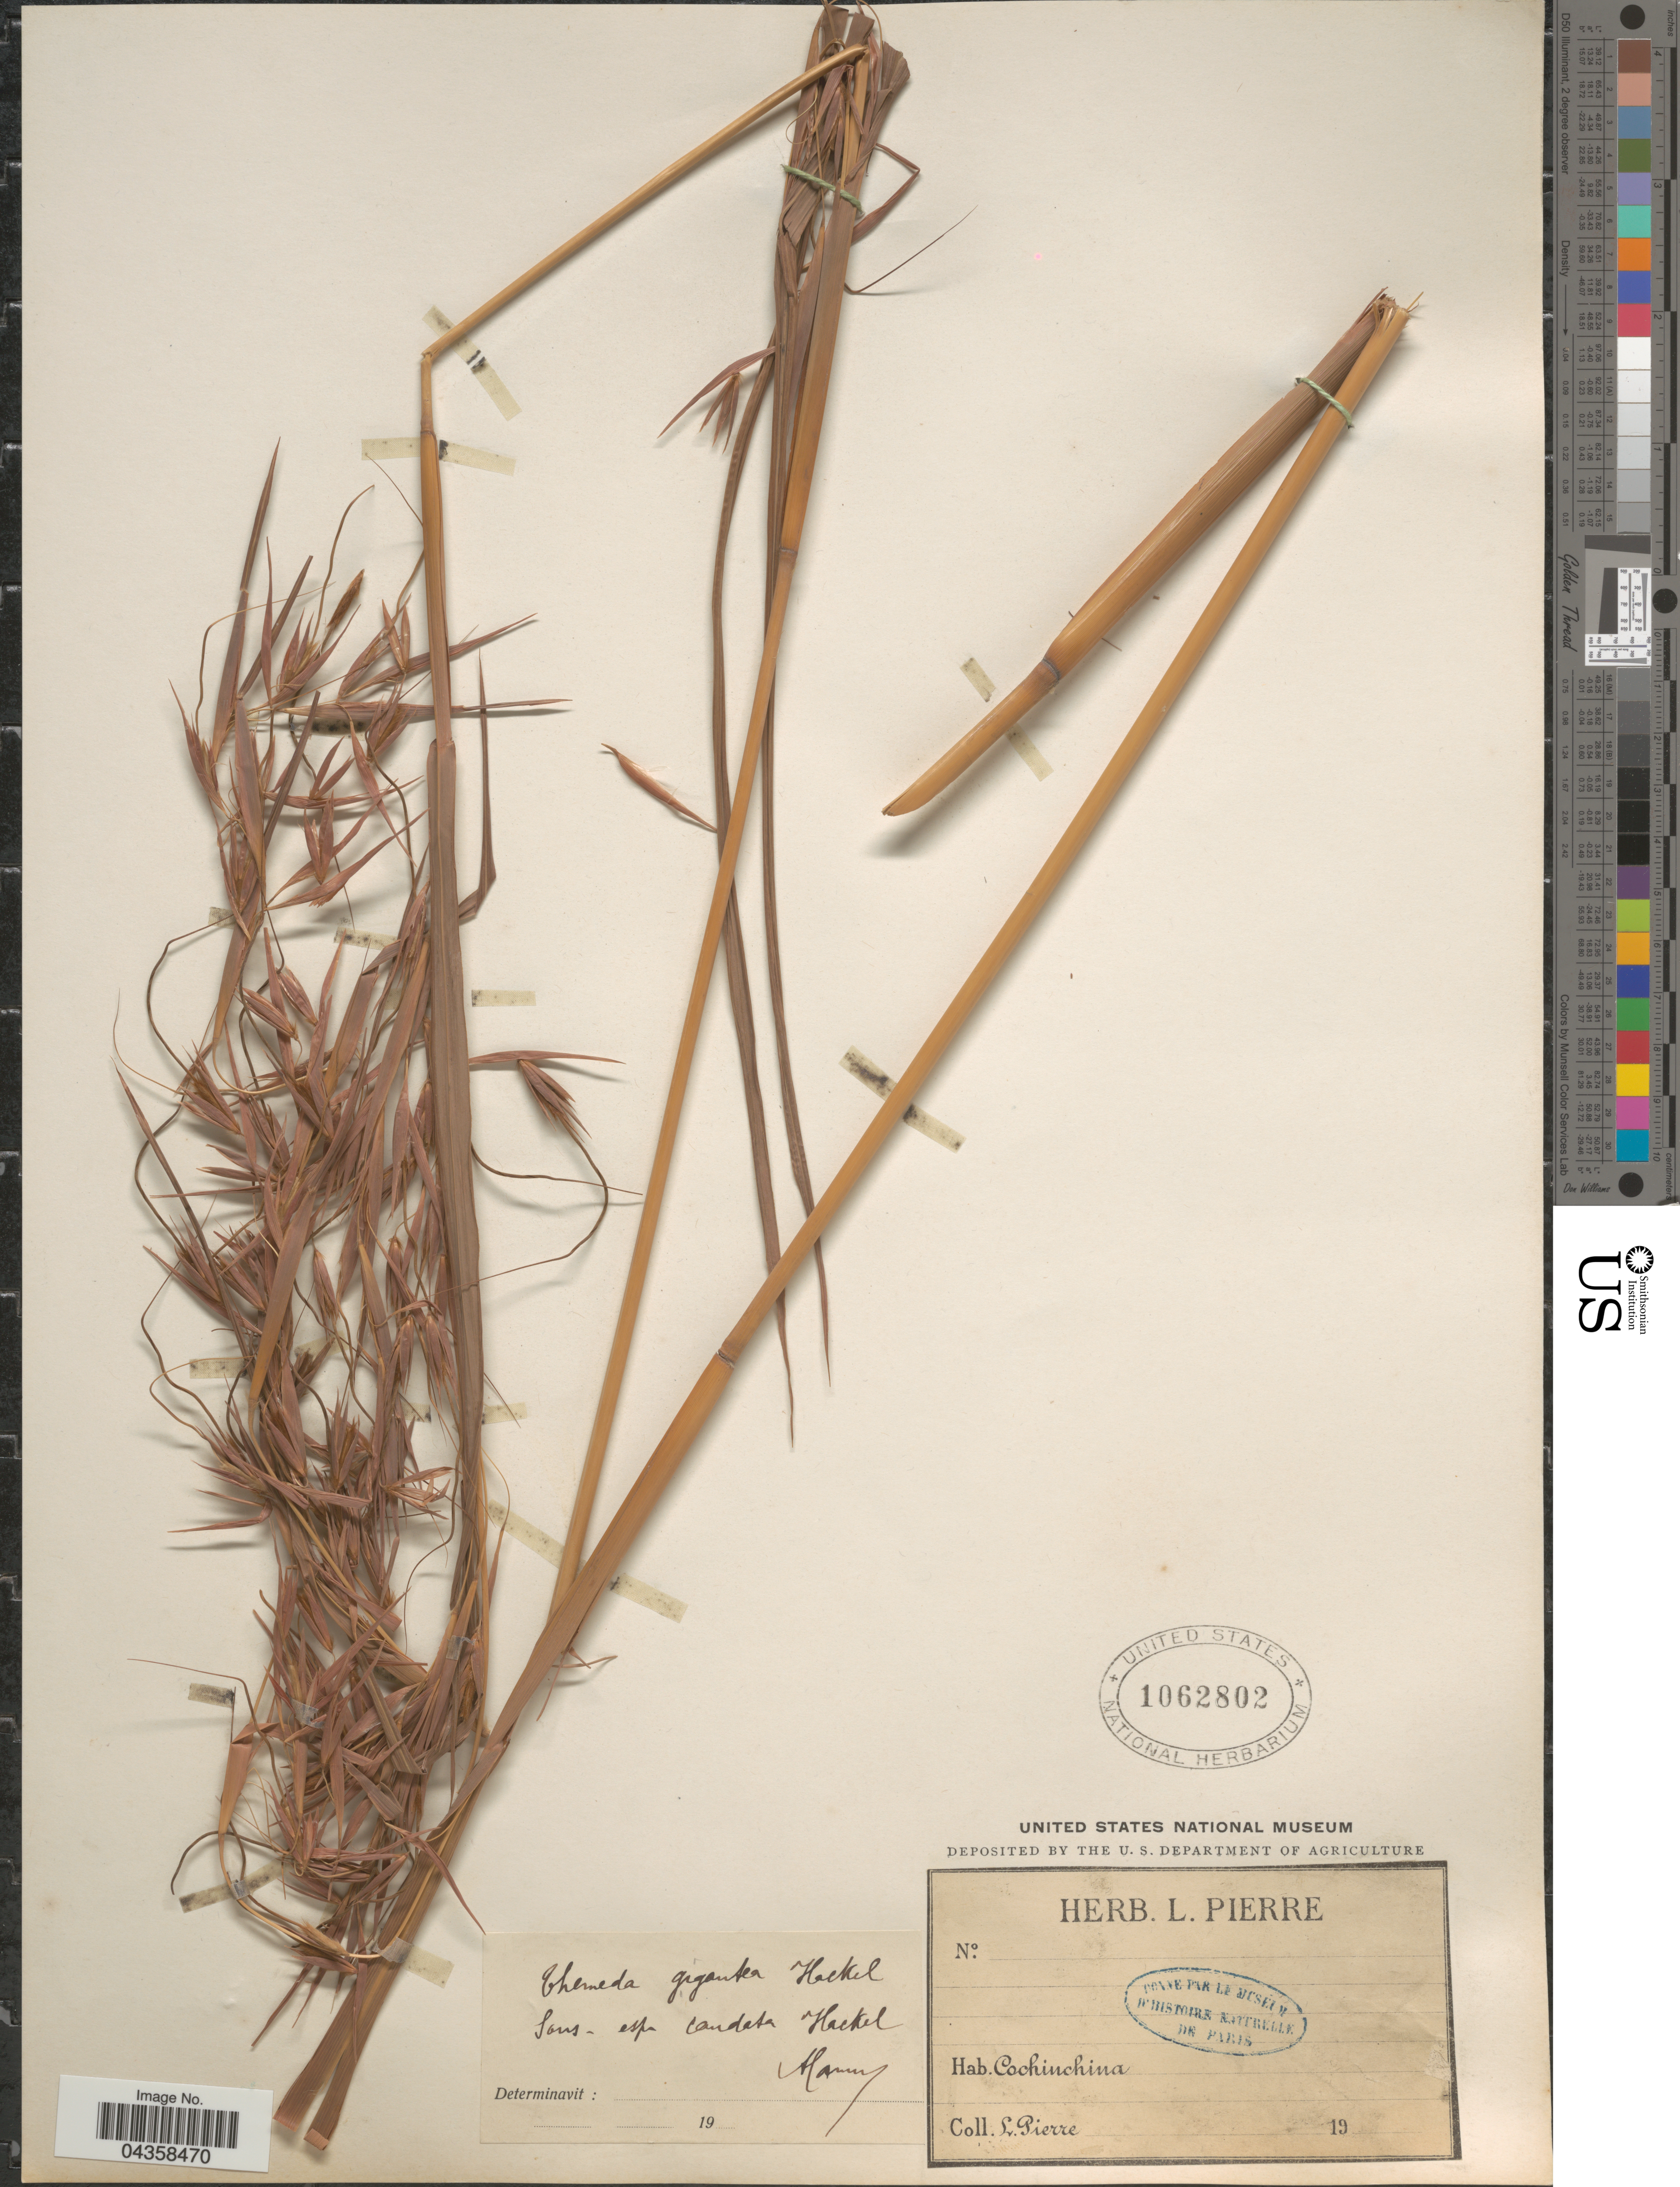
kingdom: Plantae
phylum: Tracheophyta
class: Liliopsida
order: Poales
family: Poaceae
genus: Themeda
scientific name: Themeda sp.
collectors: L. Pierre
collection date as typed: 19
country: Vietnam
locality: Cochinchina.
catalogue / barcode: US 1062802